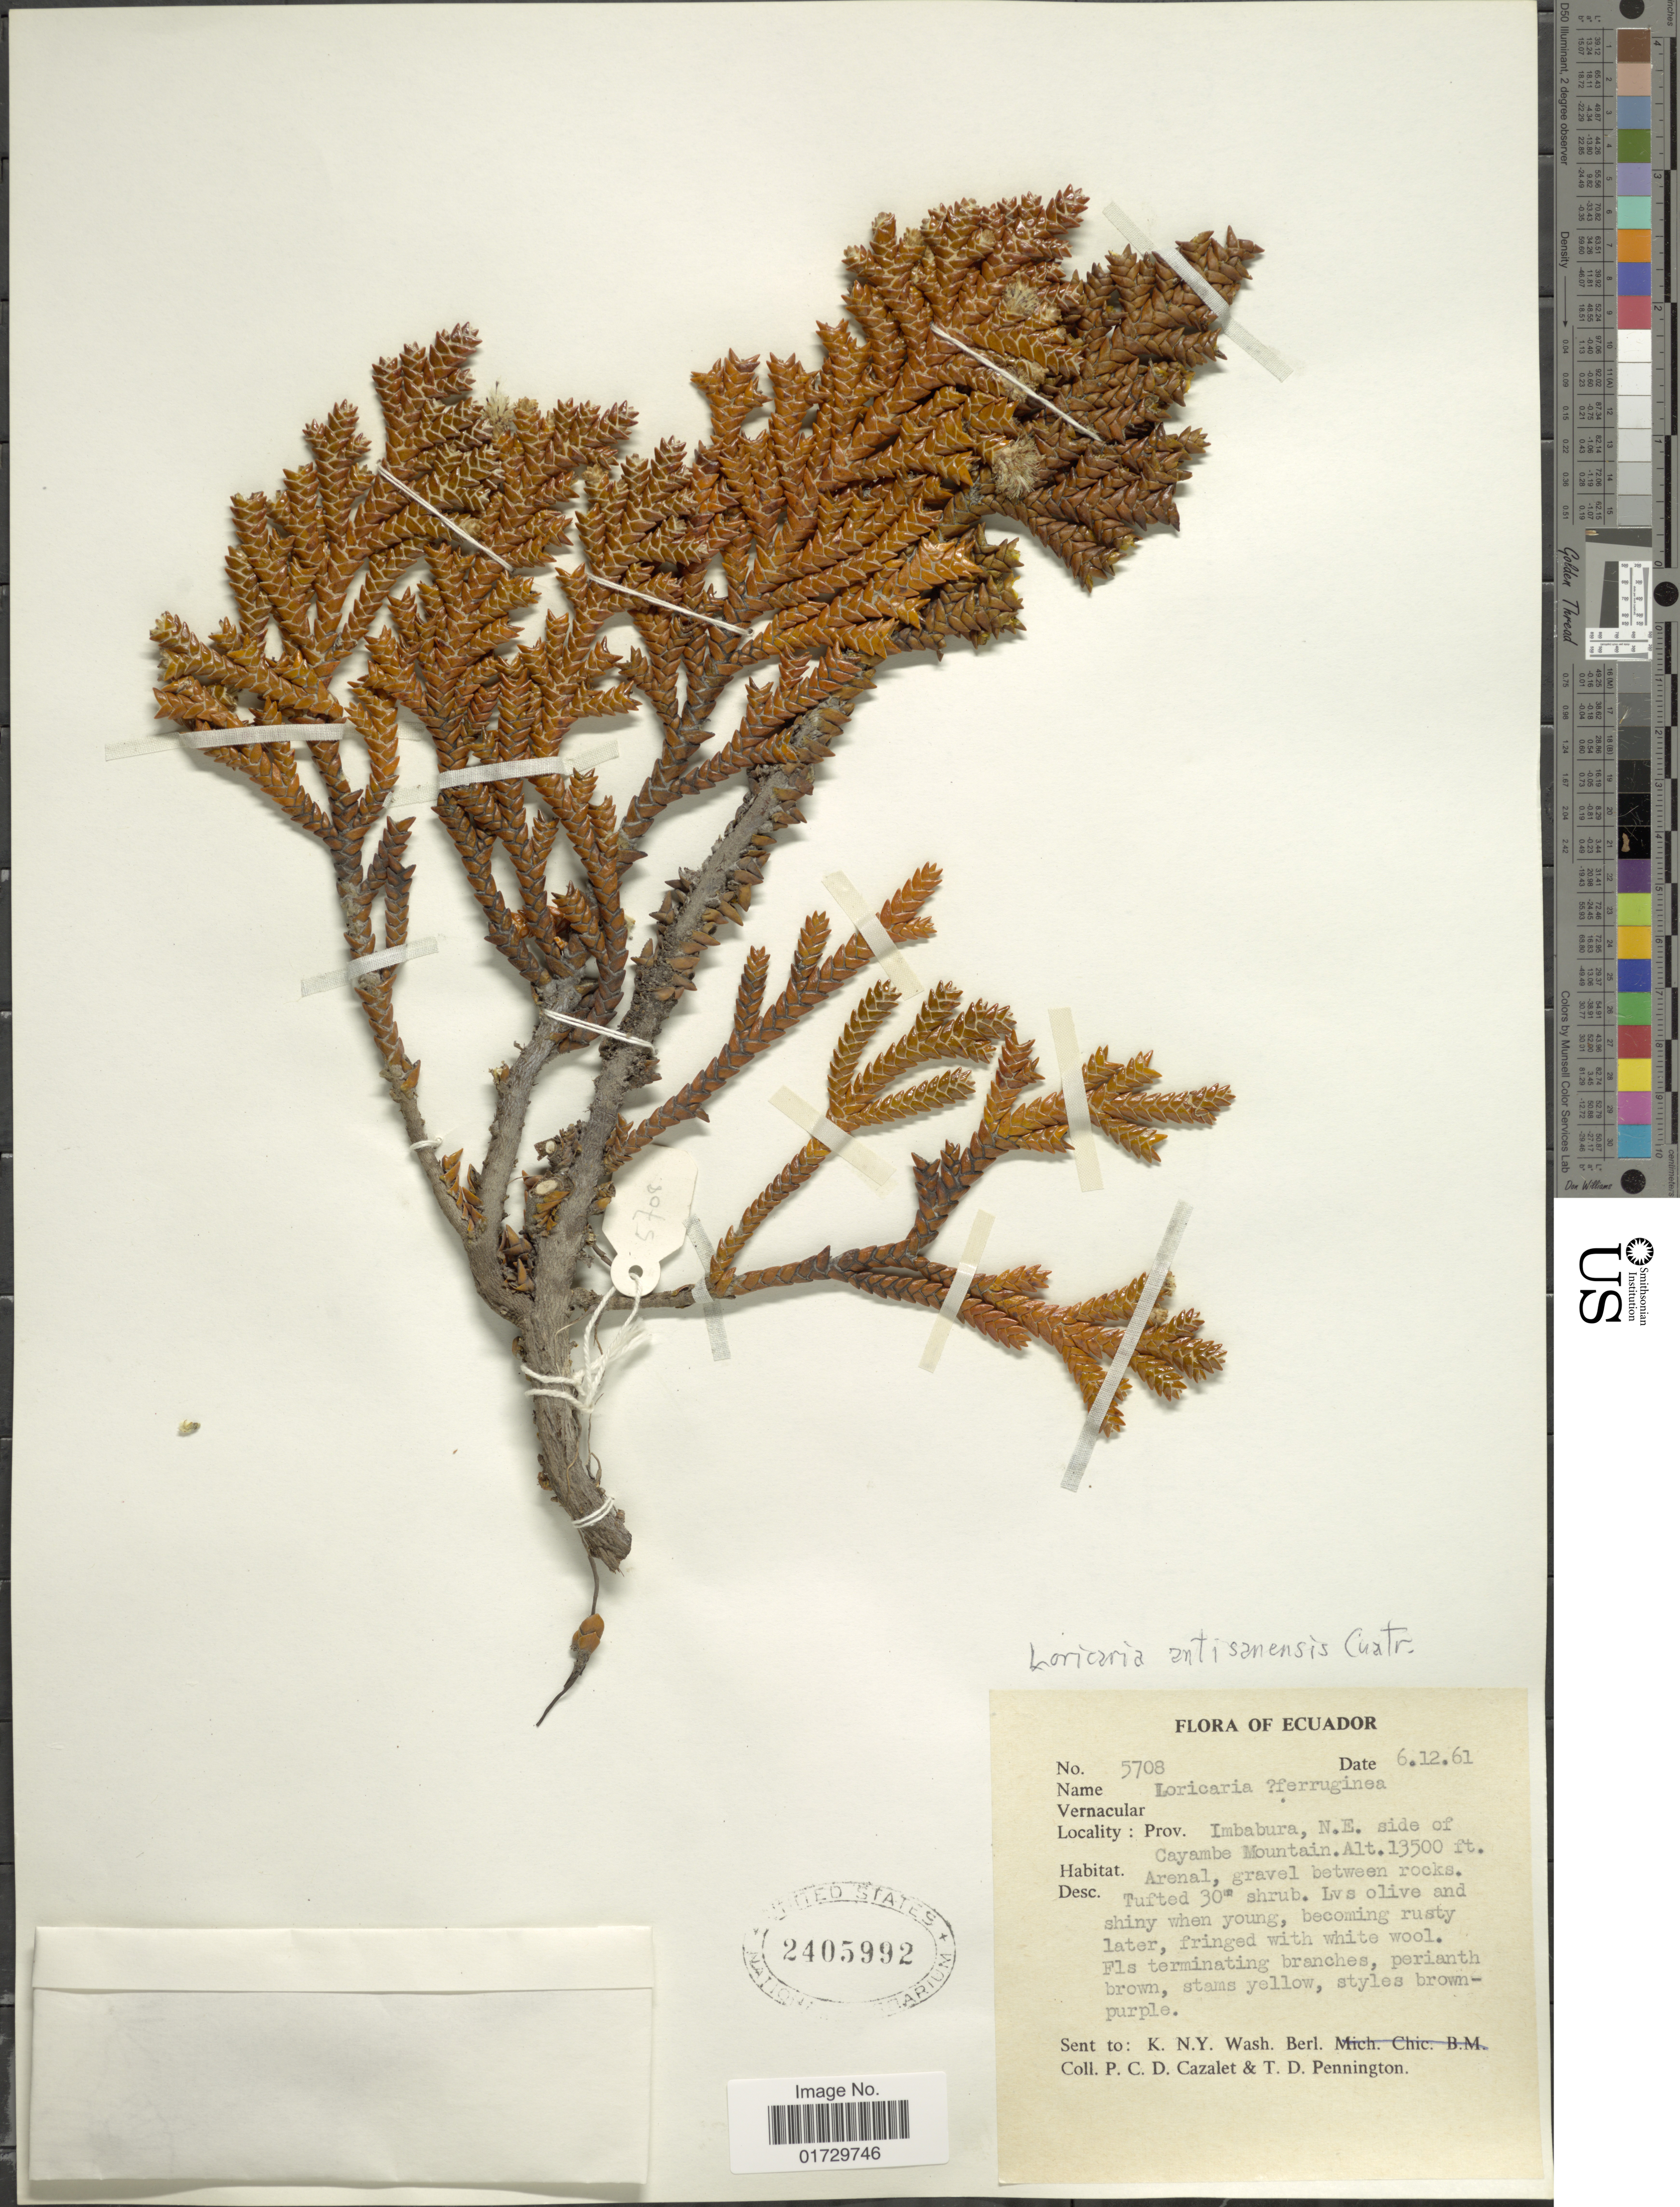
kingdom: Plantae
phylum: Tracheophyta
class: Magnoliopsida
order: Asterales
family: Asteraceae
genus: Loricaria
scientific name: Loricaria antisanensis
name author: Cuatrec.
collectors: P. C. D. Cazalet & T. D. Pennington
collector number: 5708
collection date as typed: Transcribed d/m/y: 6/12/61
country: Ecuador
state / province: Imbabura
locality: N.E. side of Cayambe Mountain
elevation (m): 4115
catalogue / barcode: US 2405992